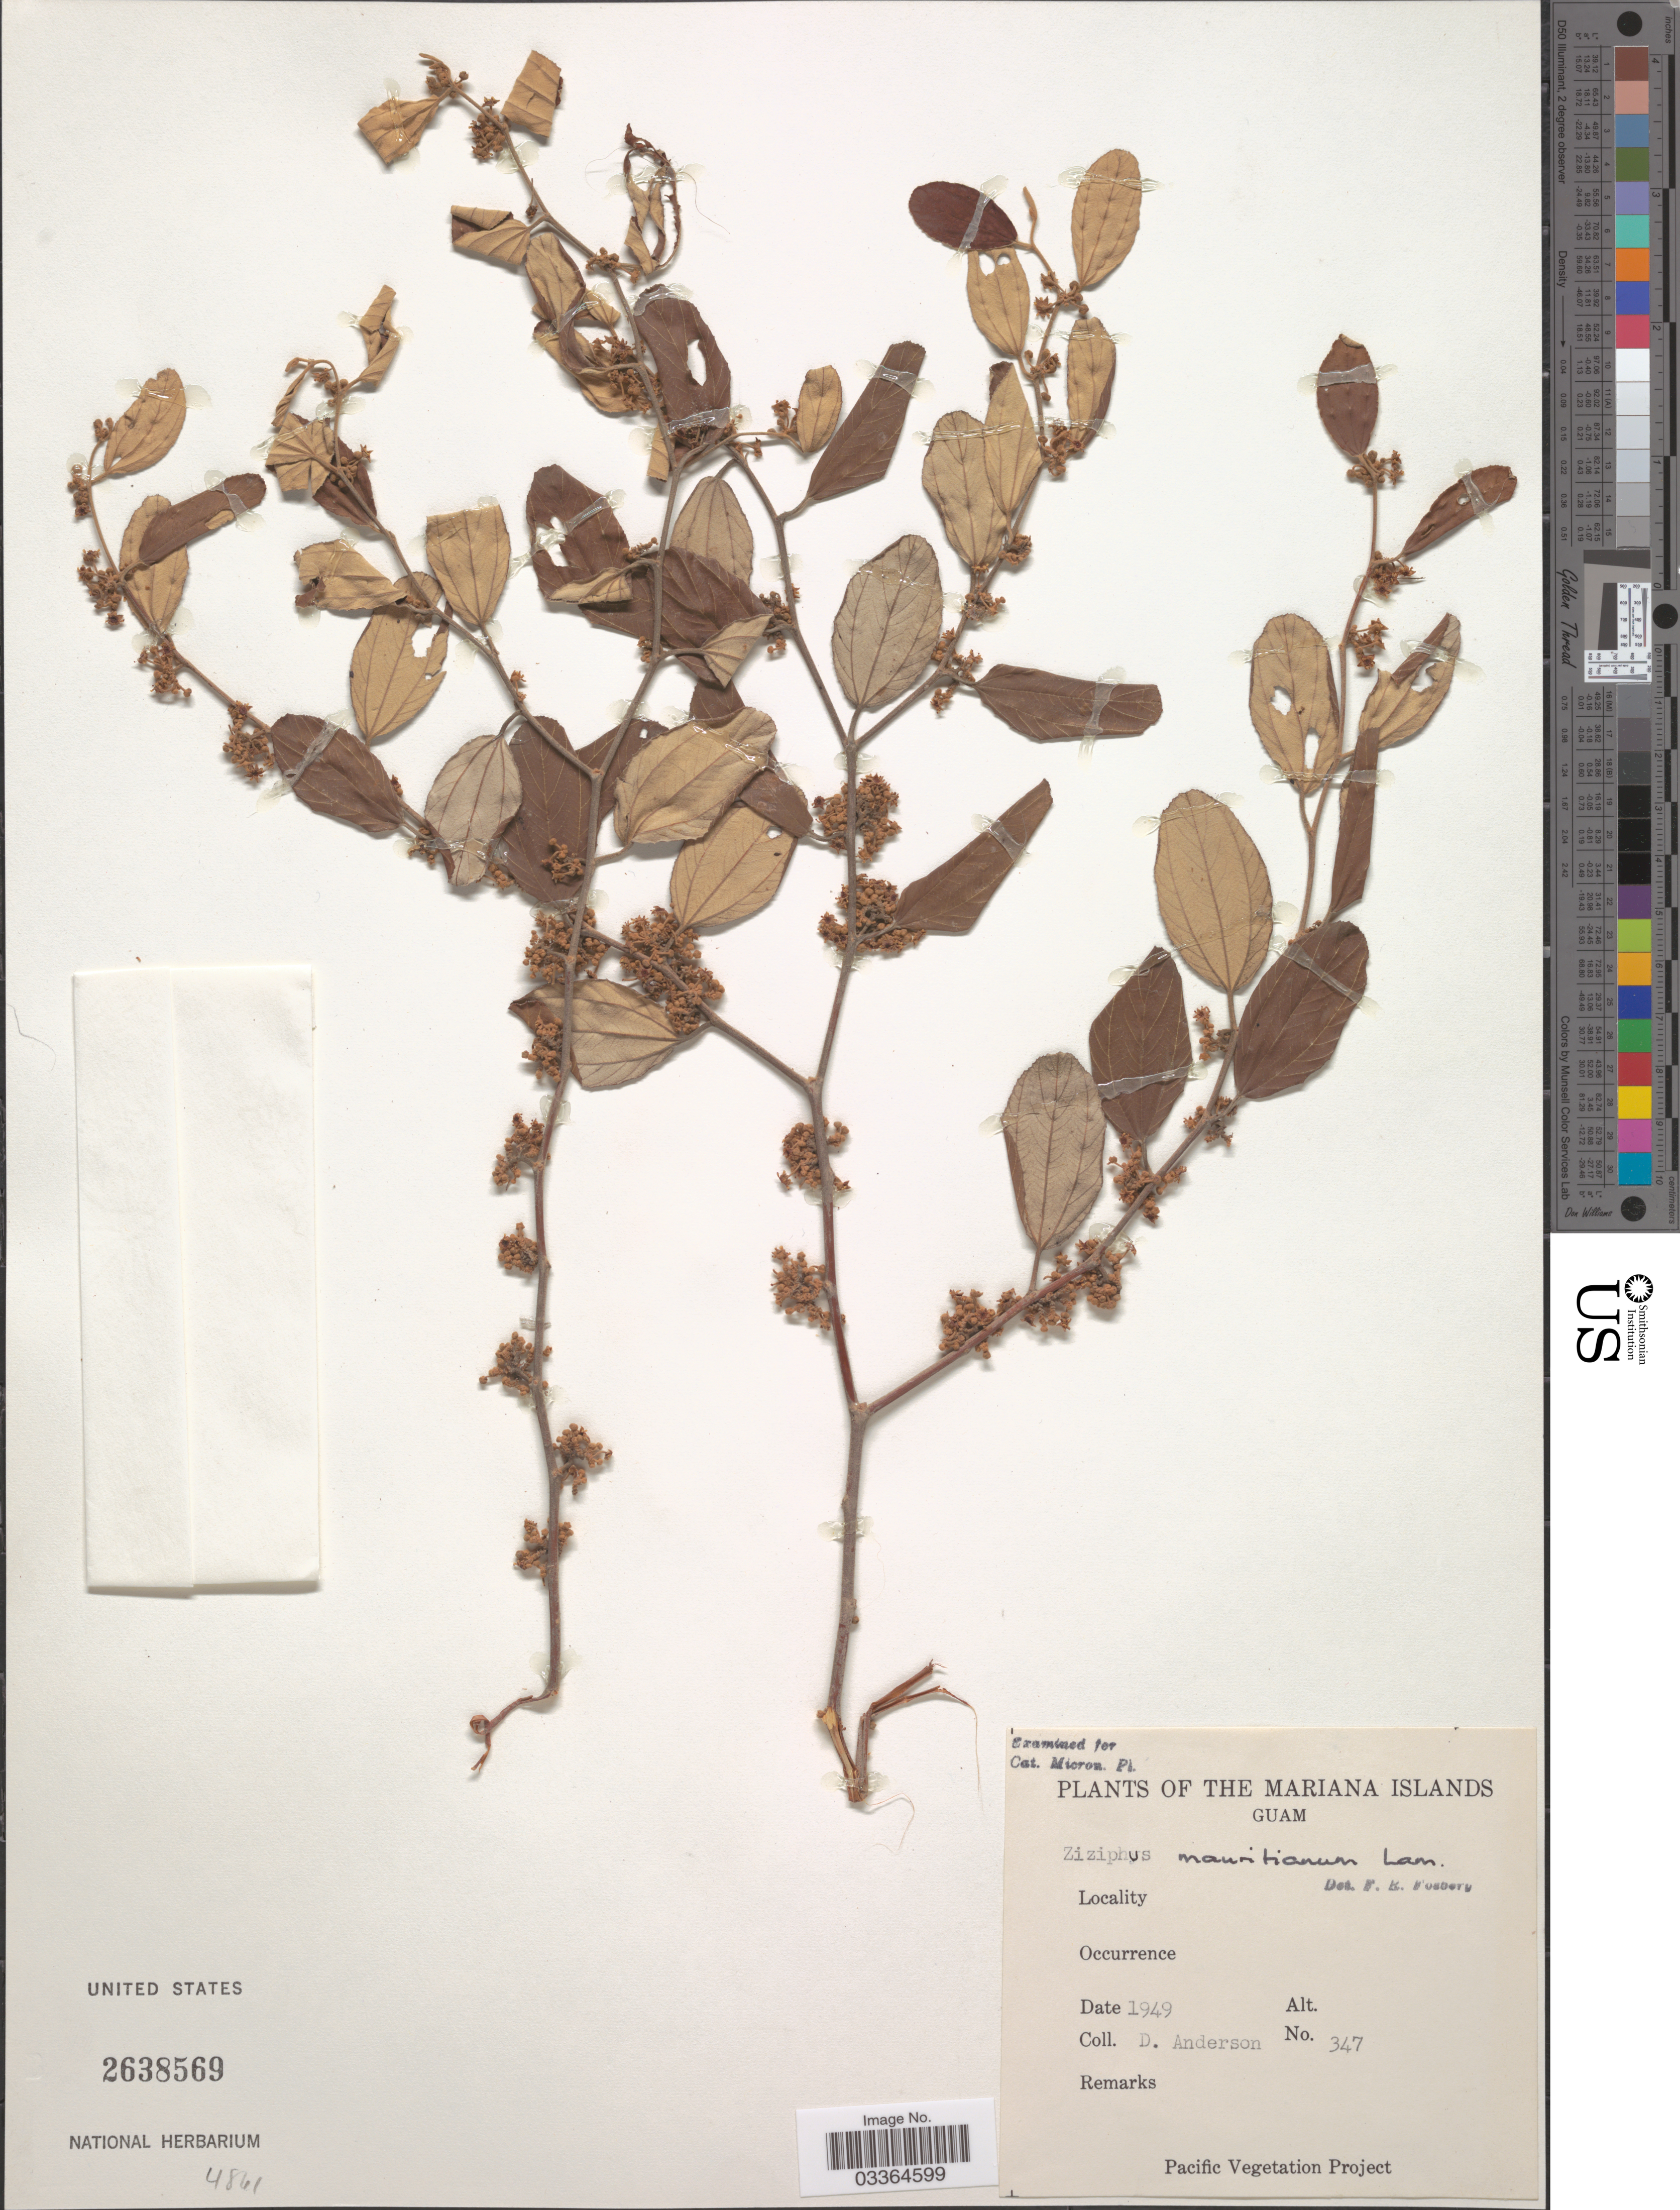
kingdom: Plantae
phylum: Tracheophyta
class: Magnoliopsida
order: Rosales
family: Rhamnaceae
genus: Ziziphus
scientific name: Ziziphus mauritiana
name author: Lam.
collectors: D. Anderson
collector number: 347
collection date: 1949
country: Guam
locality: The Mariana Islands.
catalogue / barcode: US 2638569